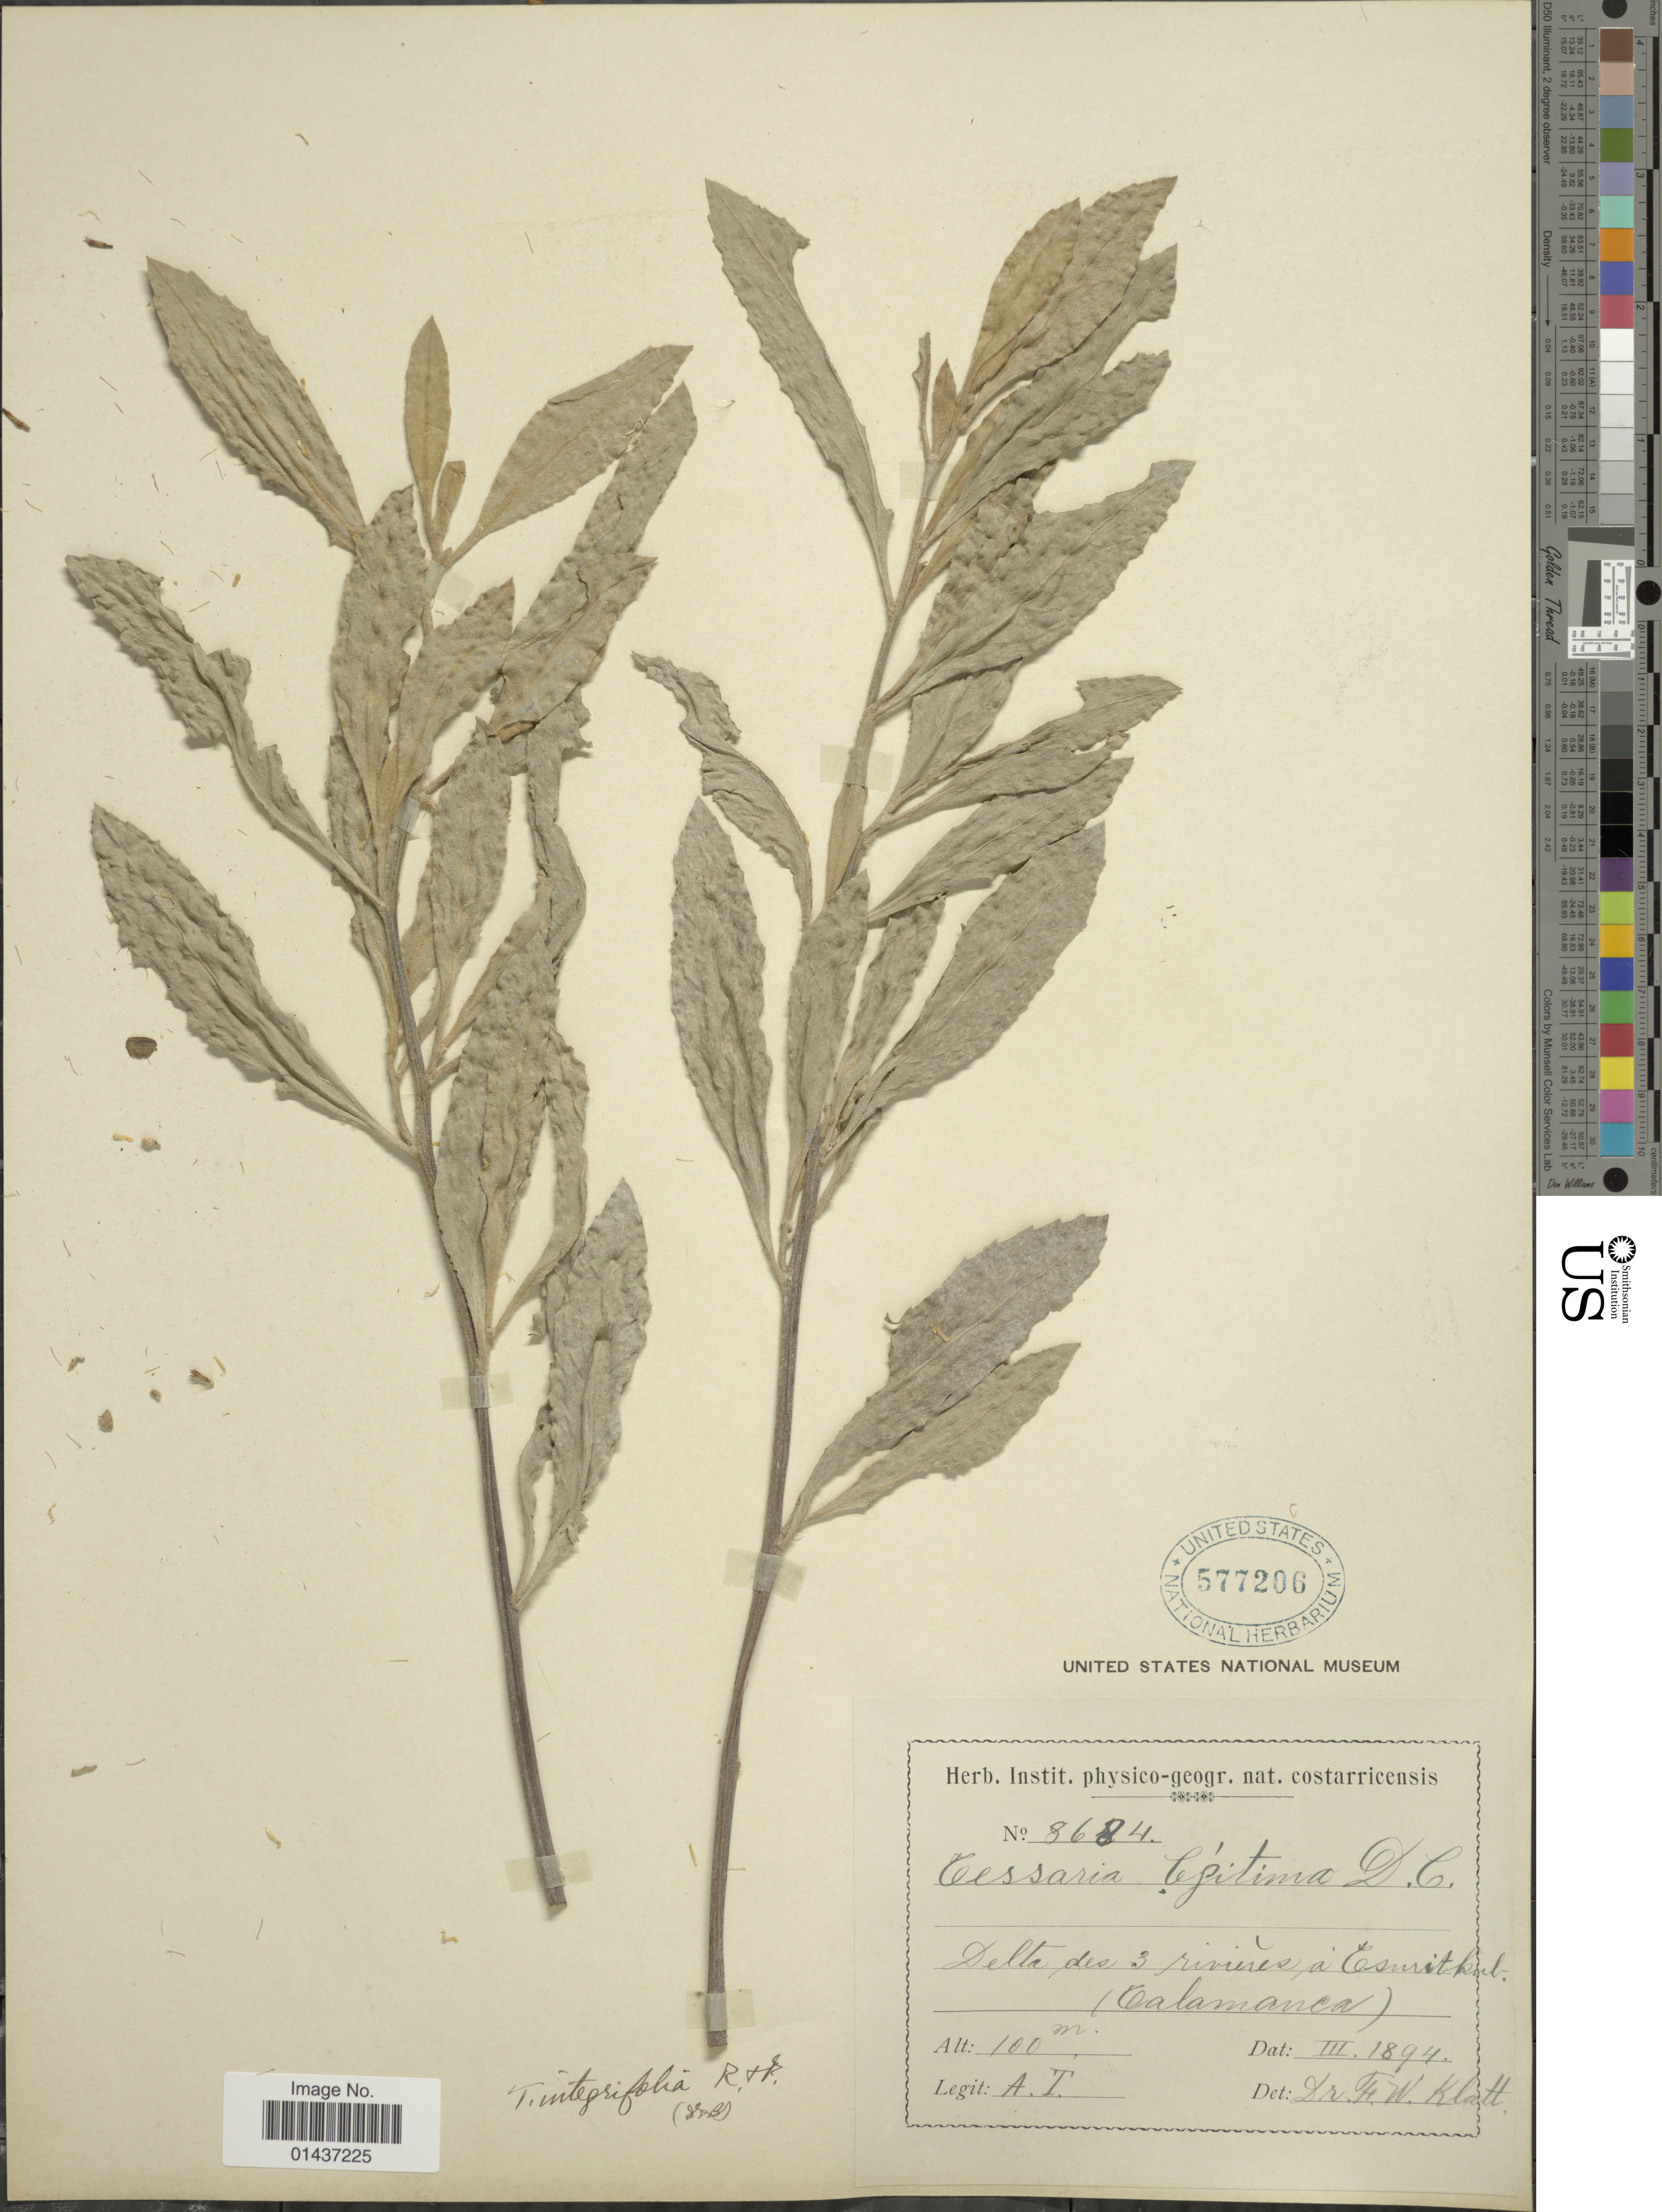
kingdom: Plantae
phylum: Tracheophyta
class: Magnoliopsida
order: Asterales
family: Asteraceae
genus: Tessaria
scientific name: Tessaria legitima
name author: DC.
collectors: A. Tonduz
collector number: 8684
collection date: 1894-03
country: Costa Rica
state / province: Limón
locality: Delta des 3 rivieres, Talamanca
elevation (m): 100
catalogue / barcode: US 577206